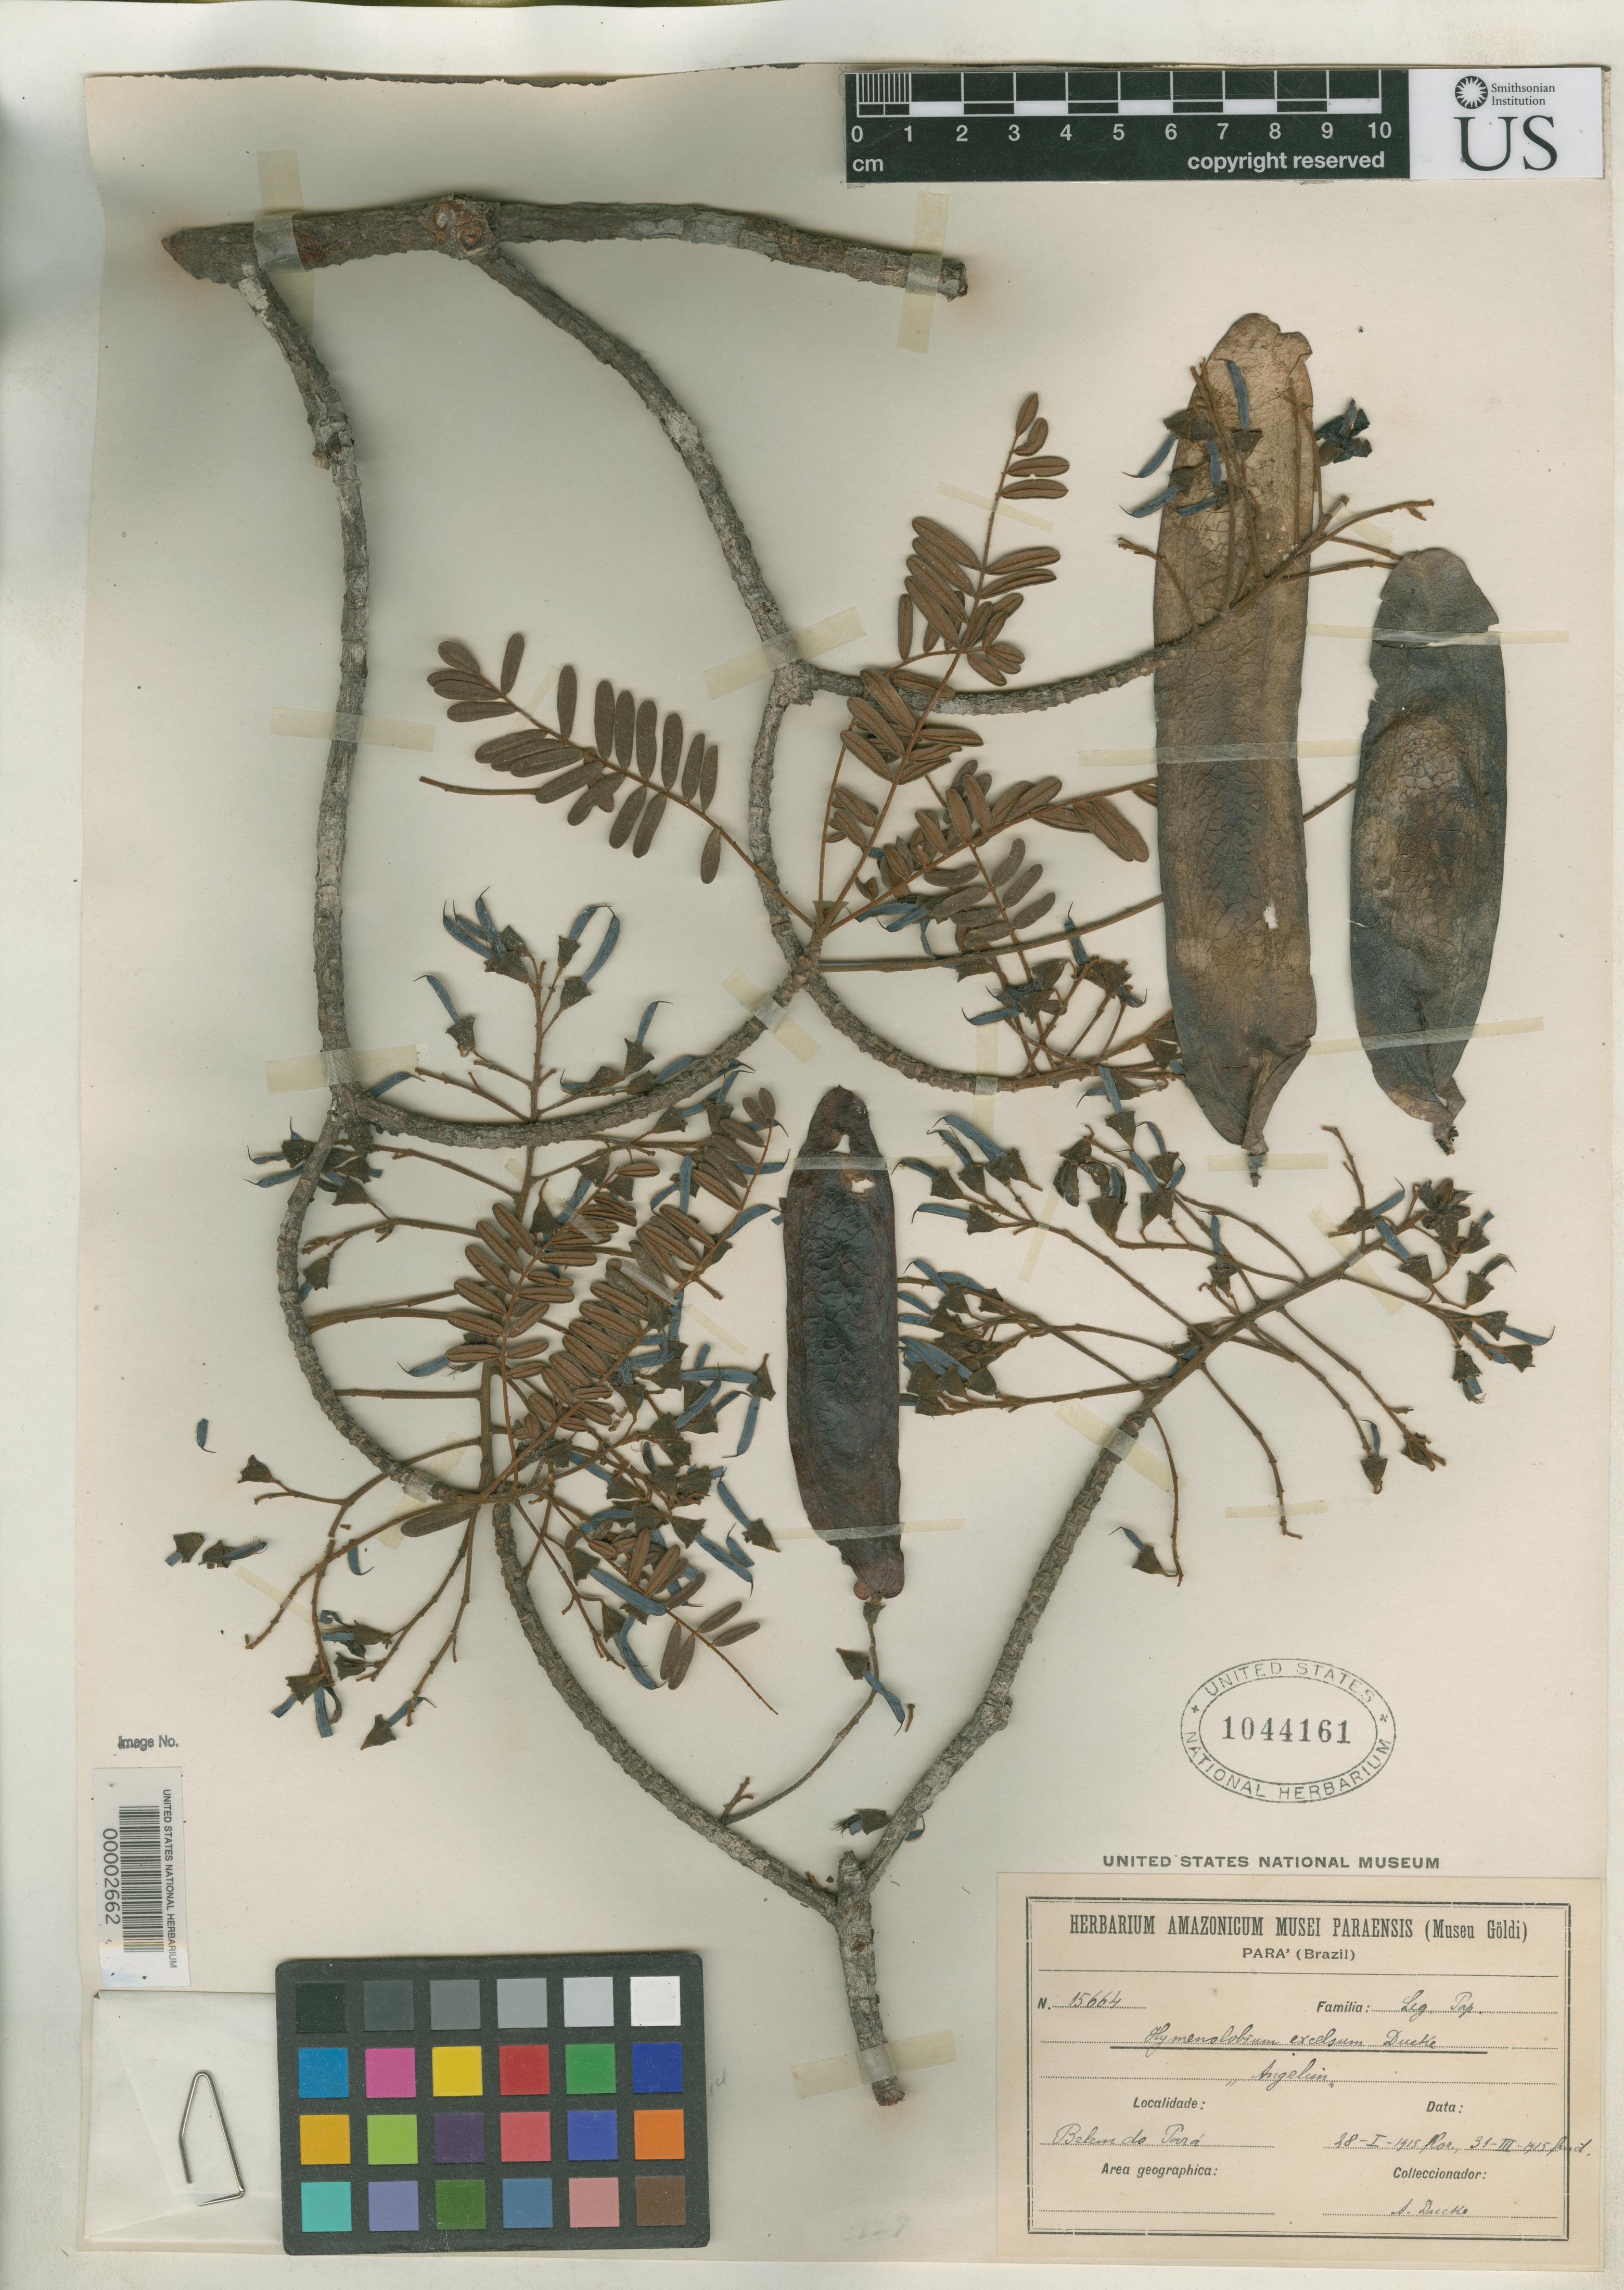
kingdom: Plantae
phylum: Tracheophyta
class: Magnoliopsida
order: Fabales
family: Fabaceae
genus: Hymenolobium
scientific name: Hymenolobium excelsum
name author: Ducke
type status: Type Collection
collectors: A. Ducke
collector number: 15664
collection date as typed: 18 Jan 1915 to 31 Mar 1915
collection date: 1915-01-18/1915-03-31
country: Brazil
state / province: Pará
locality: Belem do Para.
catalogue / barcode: US 1044161